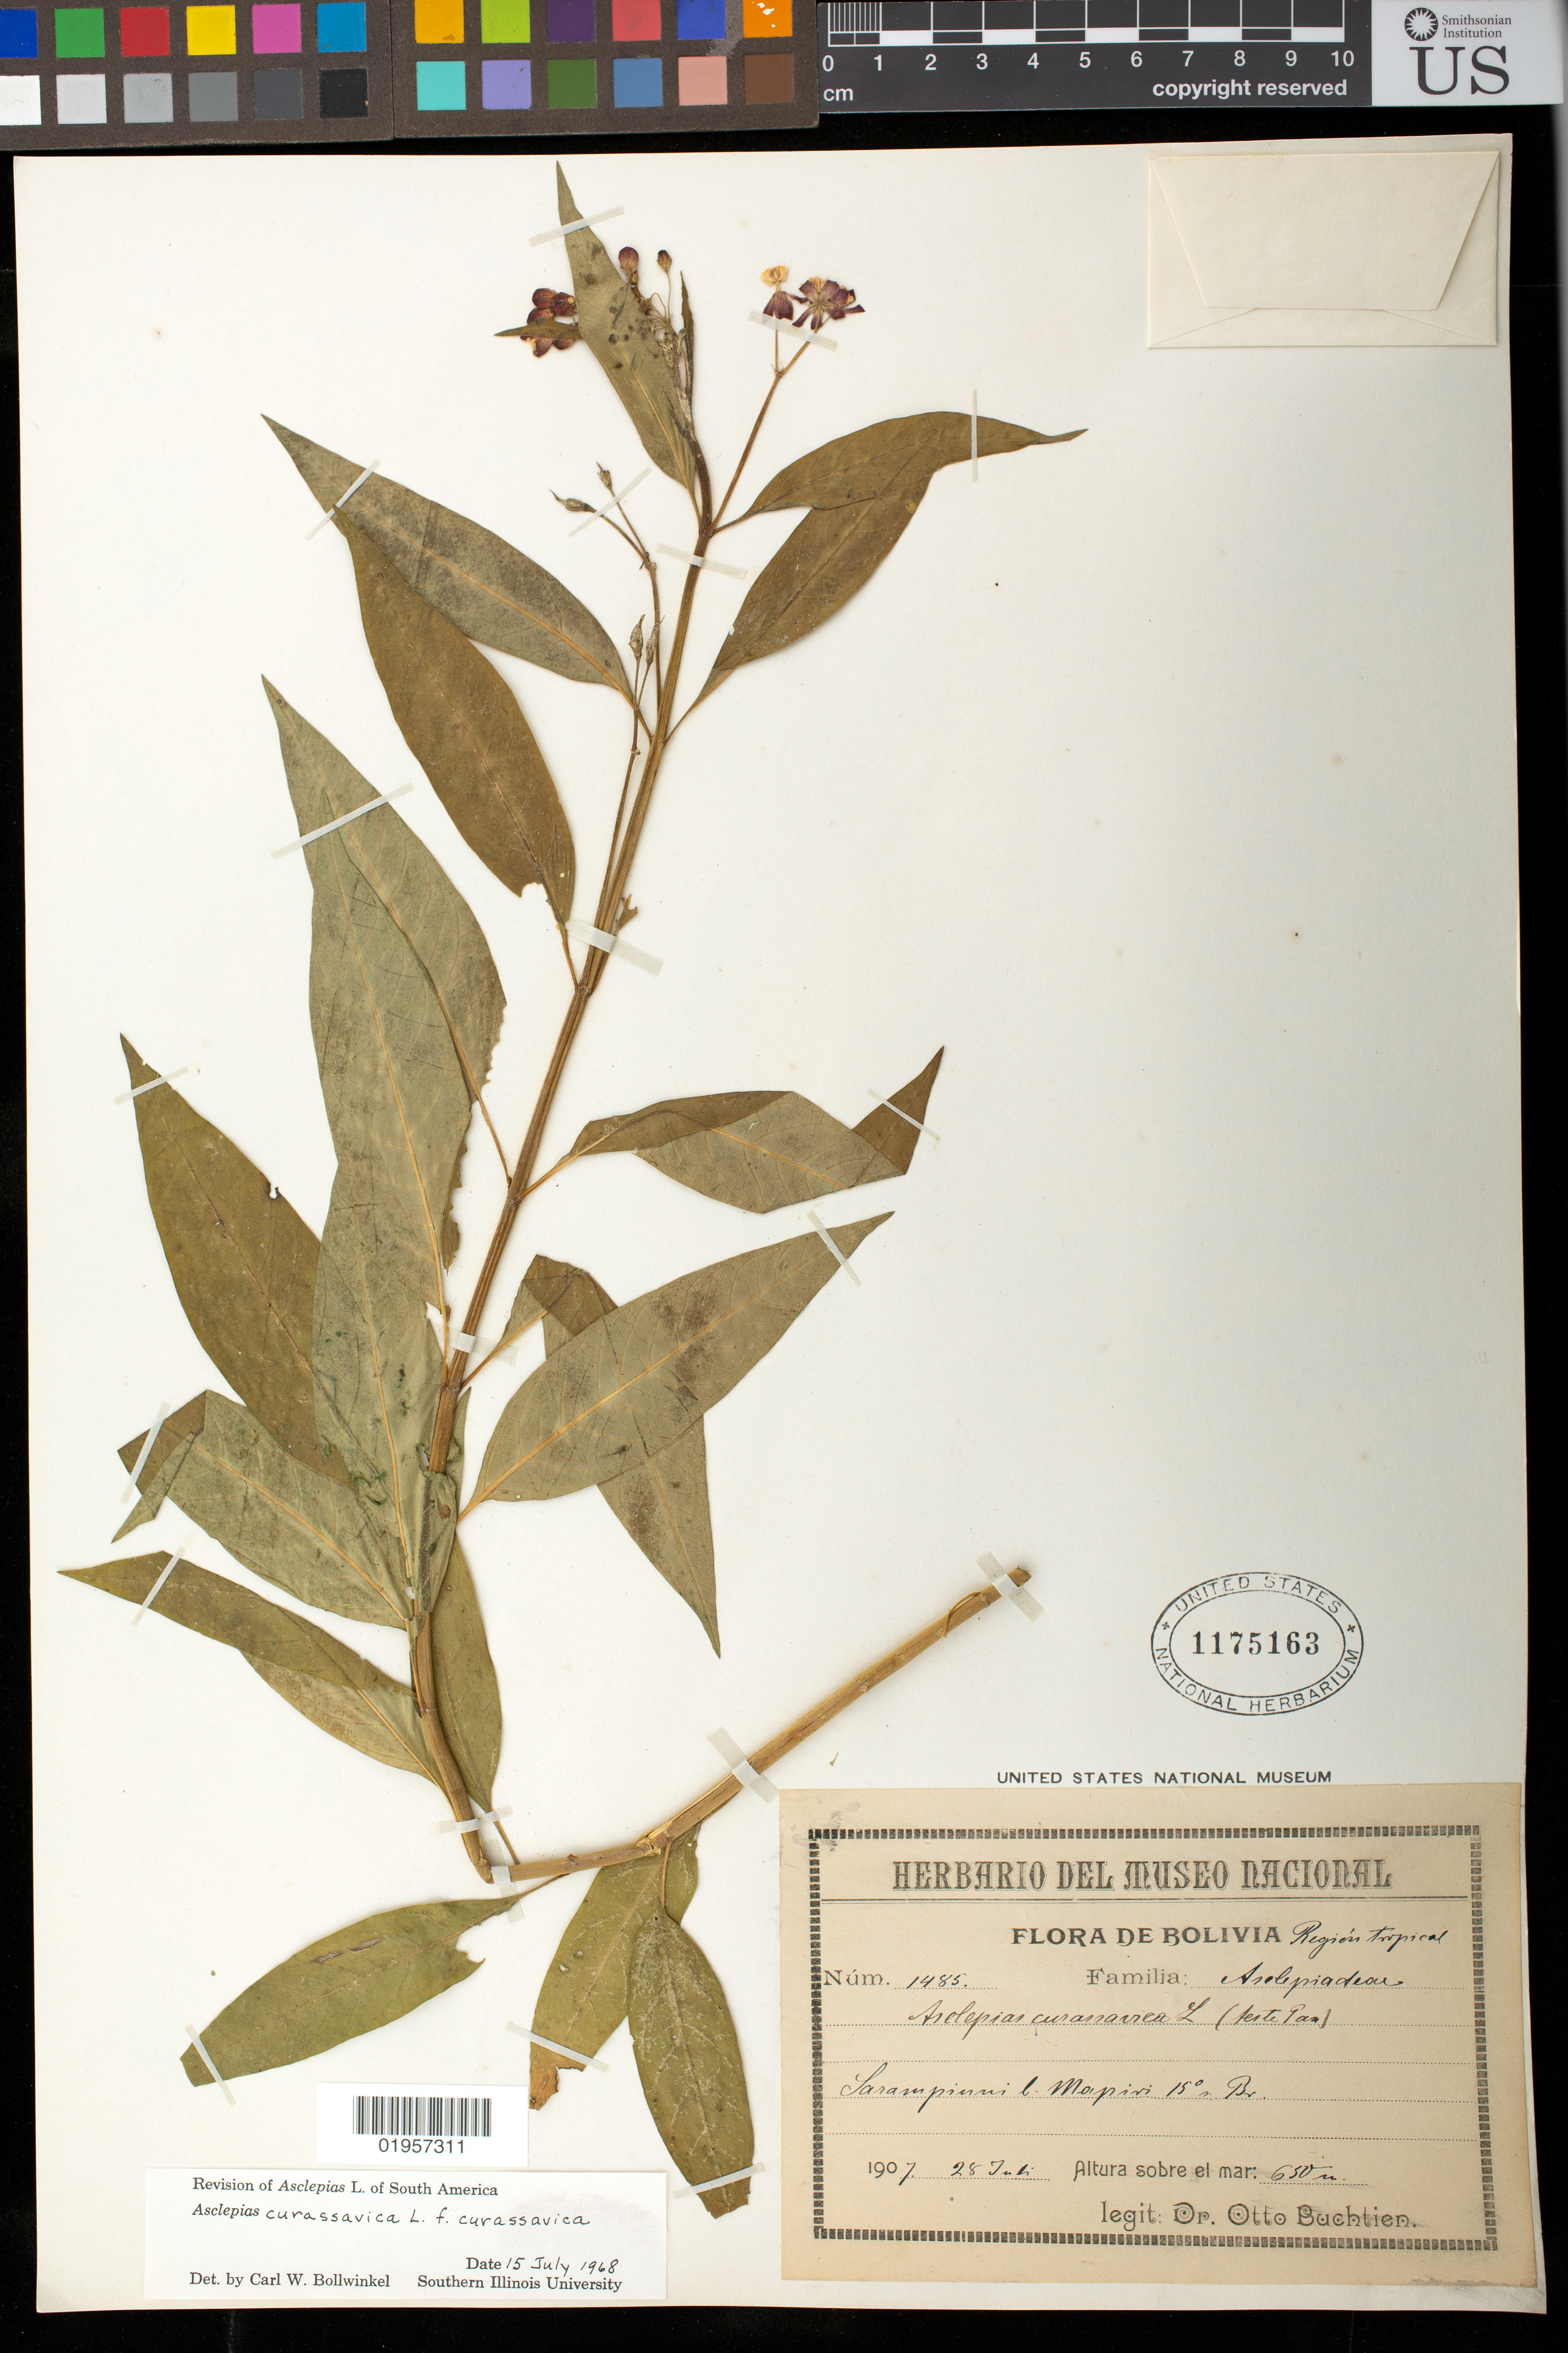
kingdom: Plantae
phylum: Tracheophyta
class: Magnoliopsida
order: Gentianales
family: Apocynaceae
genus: Asclepias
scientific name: Asclepias curassavica f. curassavica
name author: L.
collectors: O. Buchtien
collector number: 1485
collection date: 1907-07-28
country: Bolivia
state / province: La Paz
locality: Sarampinni, Mapiri.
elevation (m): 650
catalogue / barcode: US 1175163